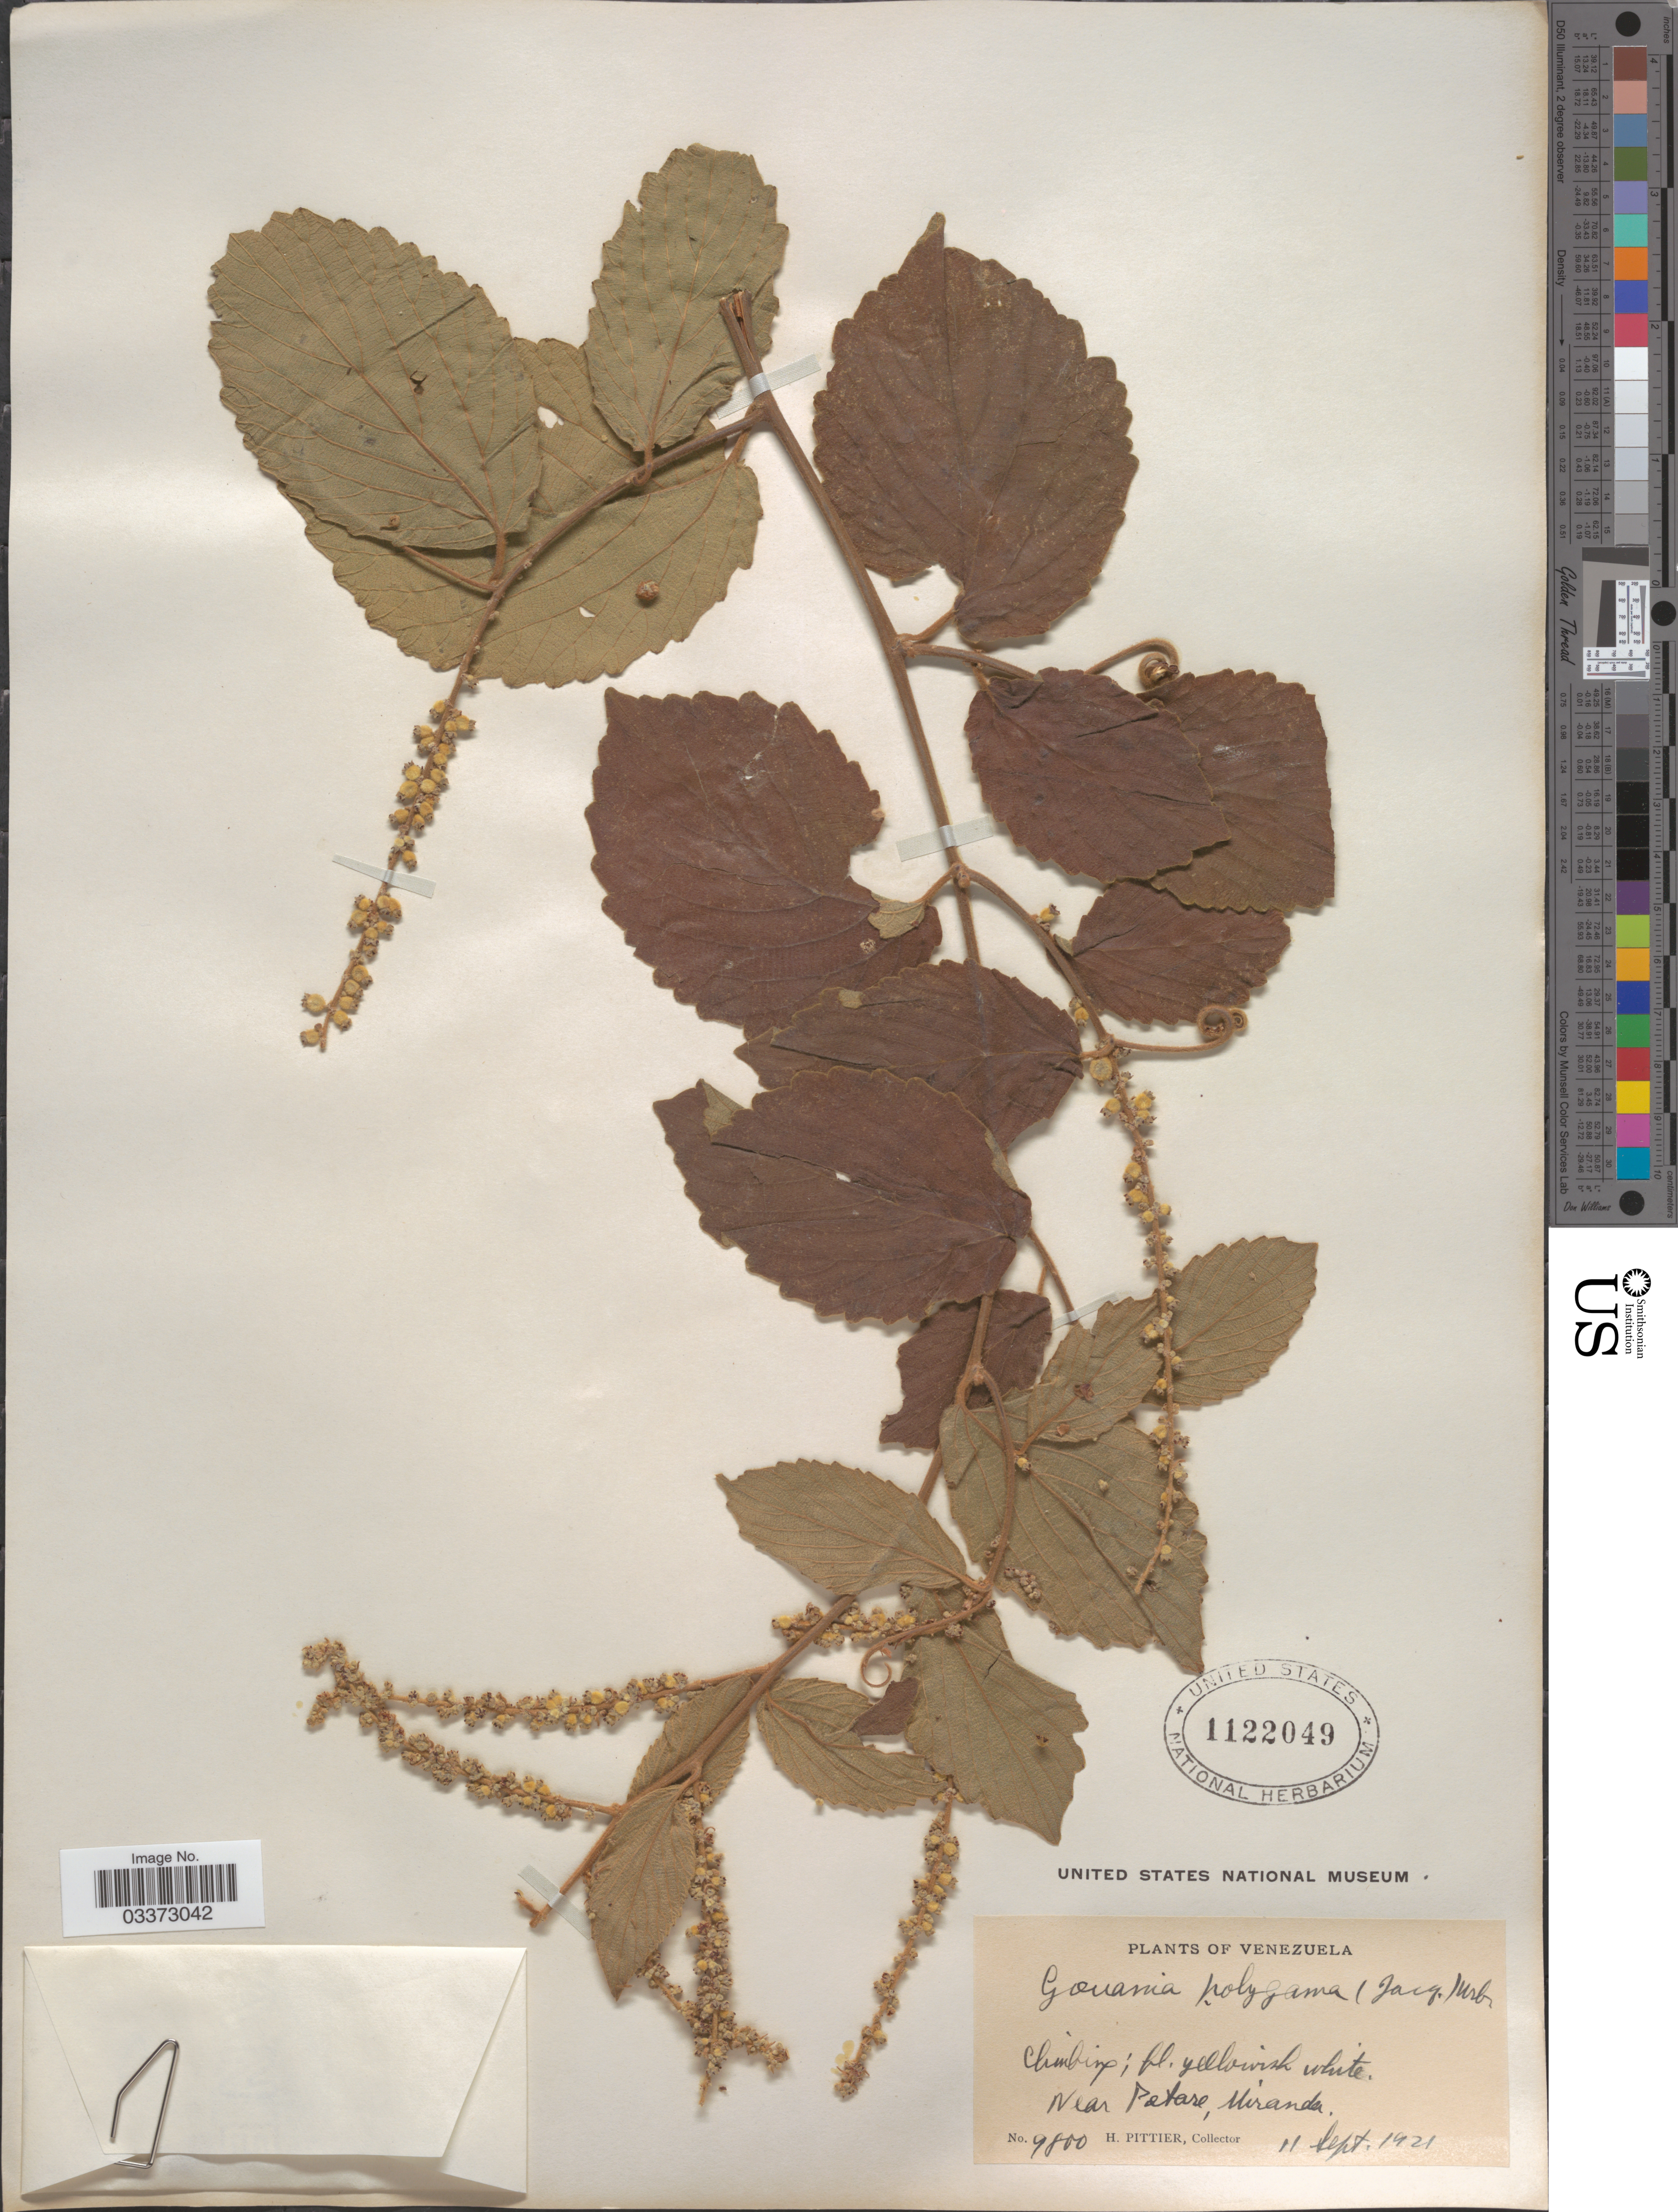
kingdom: Plantae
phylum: Tracheophyta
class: Magnoliopsida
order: Rosales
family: Rhamnaceae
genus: Gouania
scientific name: Gouania velutina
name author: Reissek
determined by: Figueira, Mauricio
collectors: H. F. Pittier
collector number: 9800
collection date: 1921-09-11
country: Venezuela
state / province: Miranda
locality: Near Patare.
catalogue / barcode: US 1122049